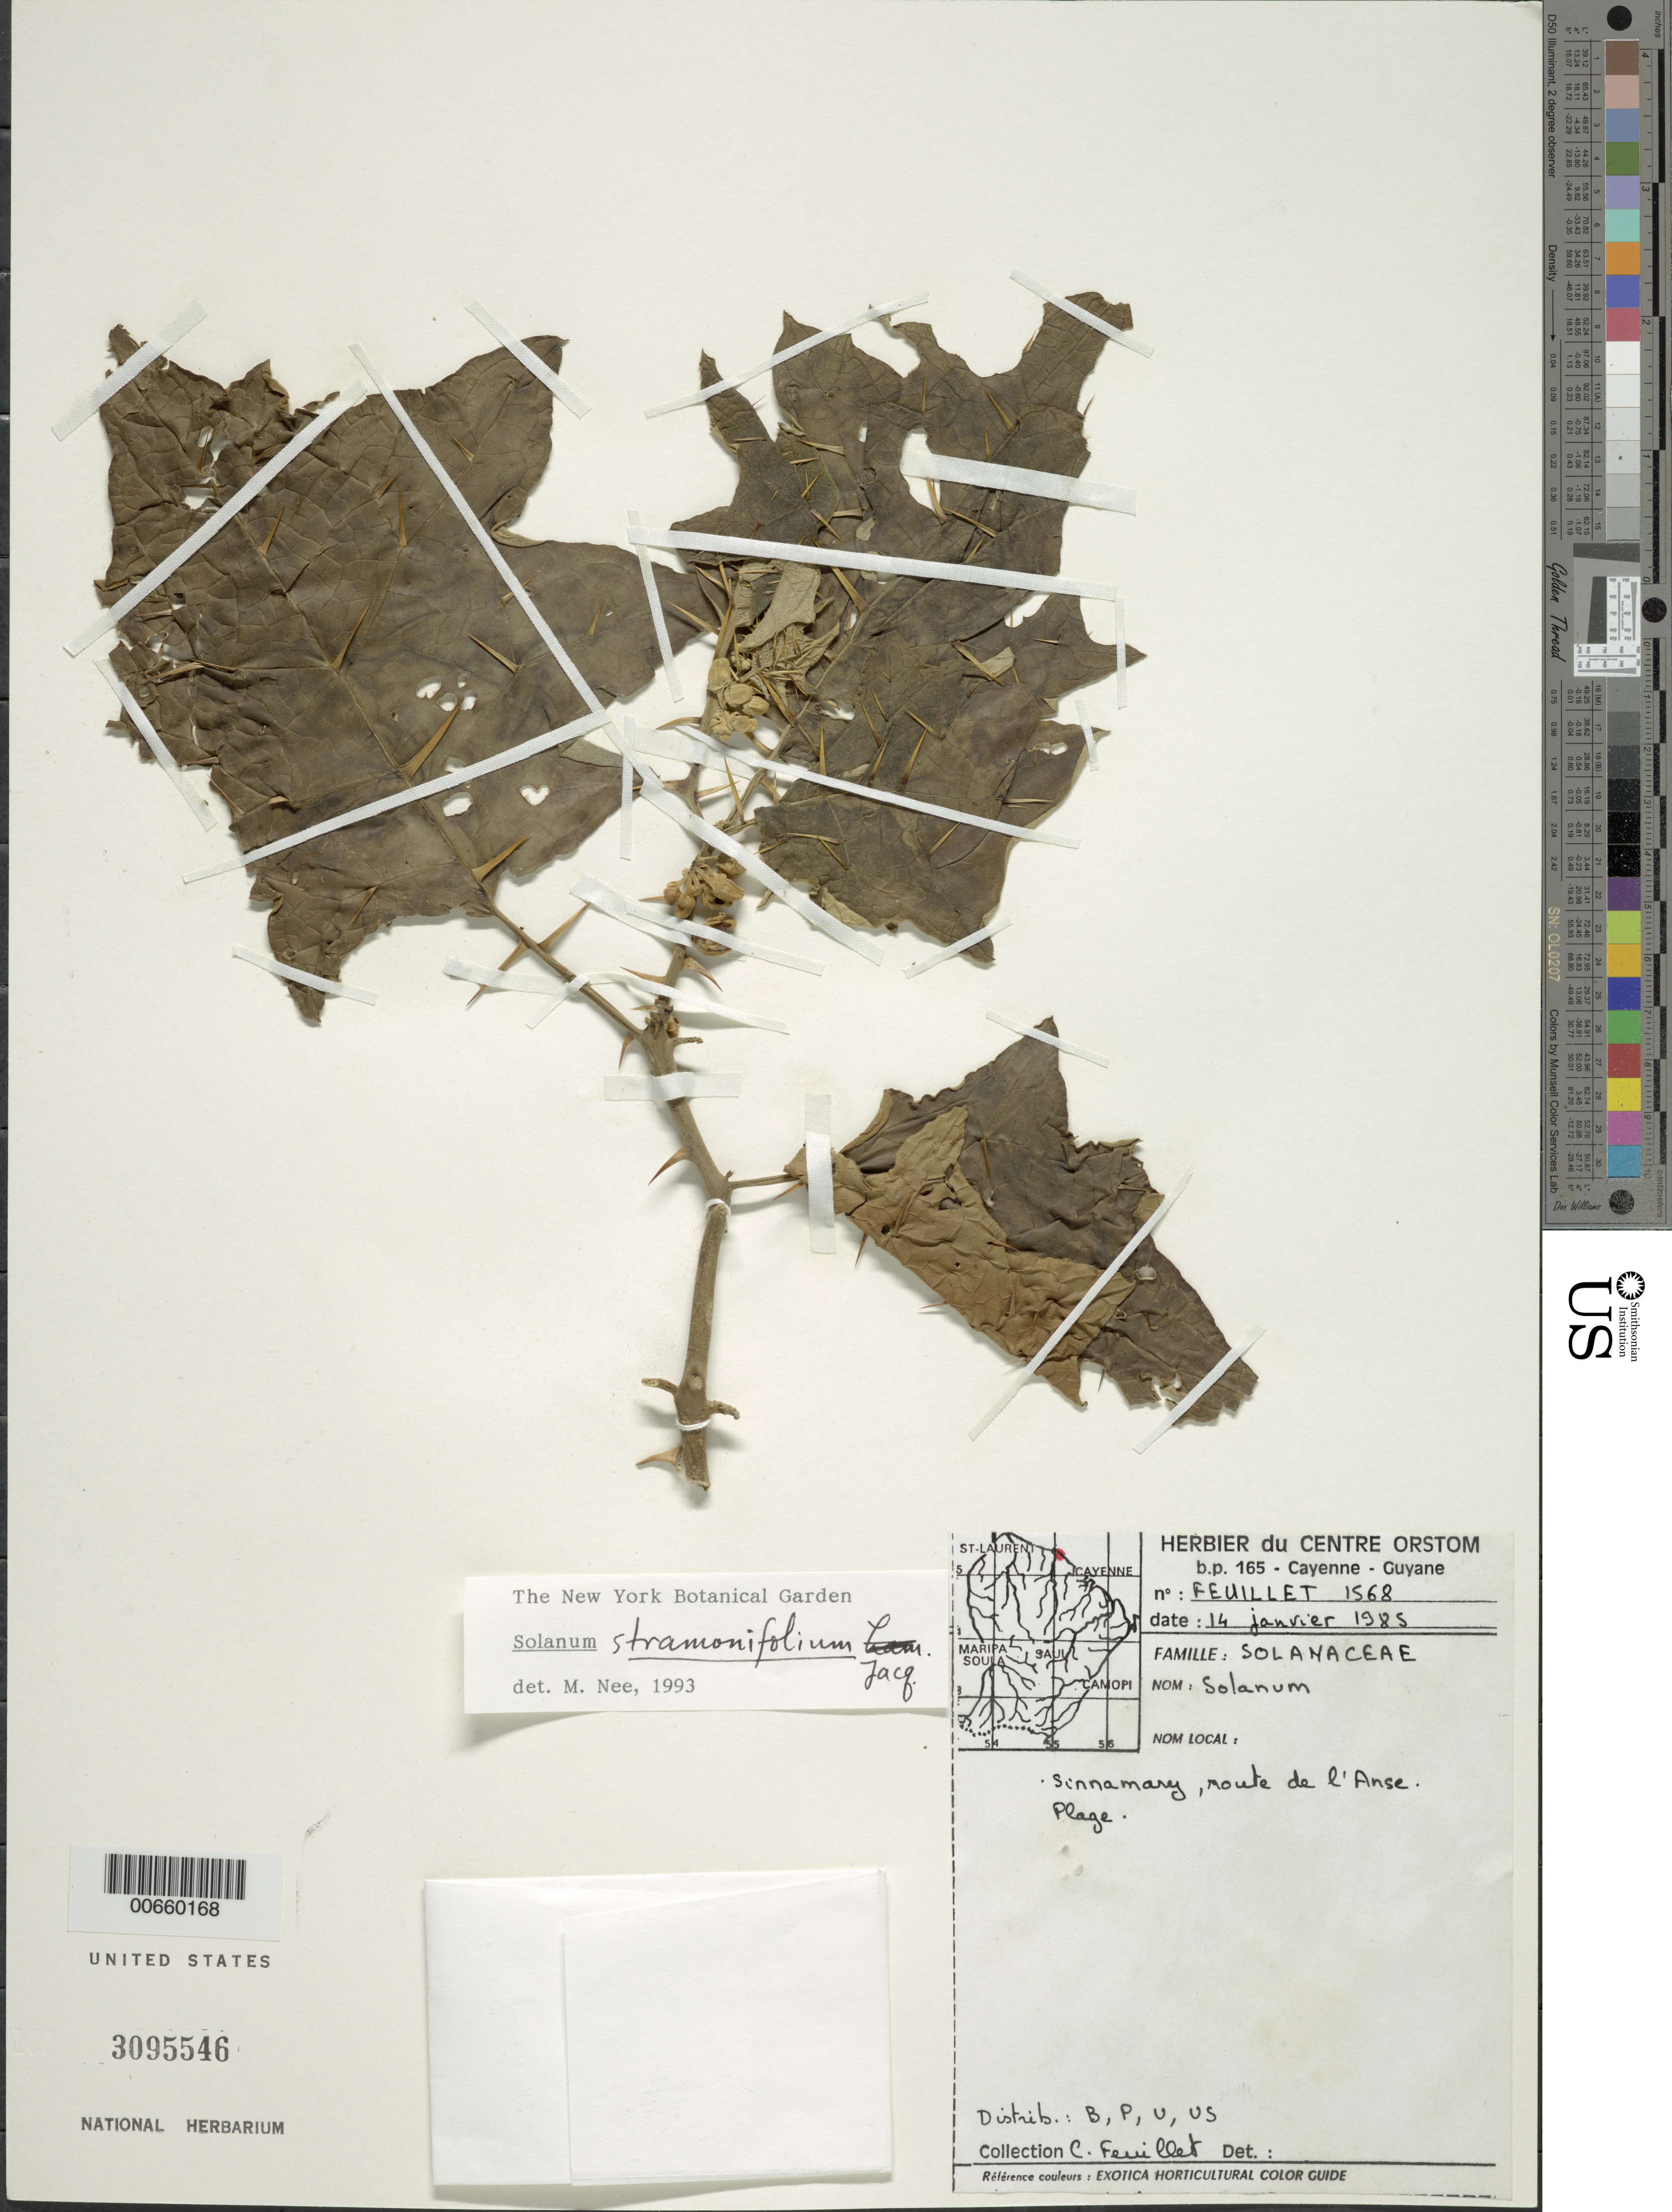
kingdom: Plantae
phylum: Tracheophyta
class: Magnoliopsida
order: Solanales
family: Solanaceae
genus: Solanum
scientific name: Solanum stramoniifolium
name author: Jacq.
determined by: Nee, Michael H.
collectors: C. Feuillet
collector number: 1568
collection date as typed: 1 Jan 1985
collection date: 1985-01-01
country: French Guiana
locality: Sinnamary, Route de l'Anse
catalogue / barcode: US 3095546